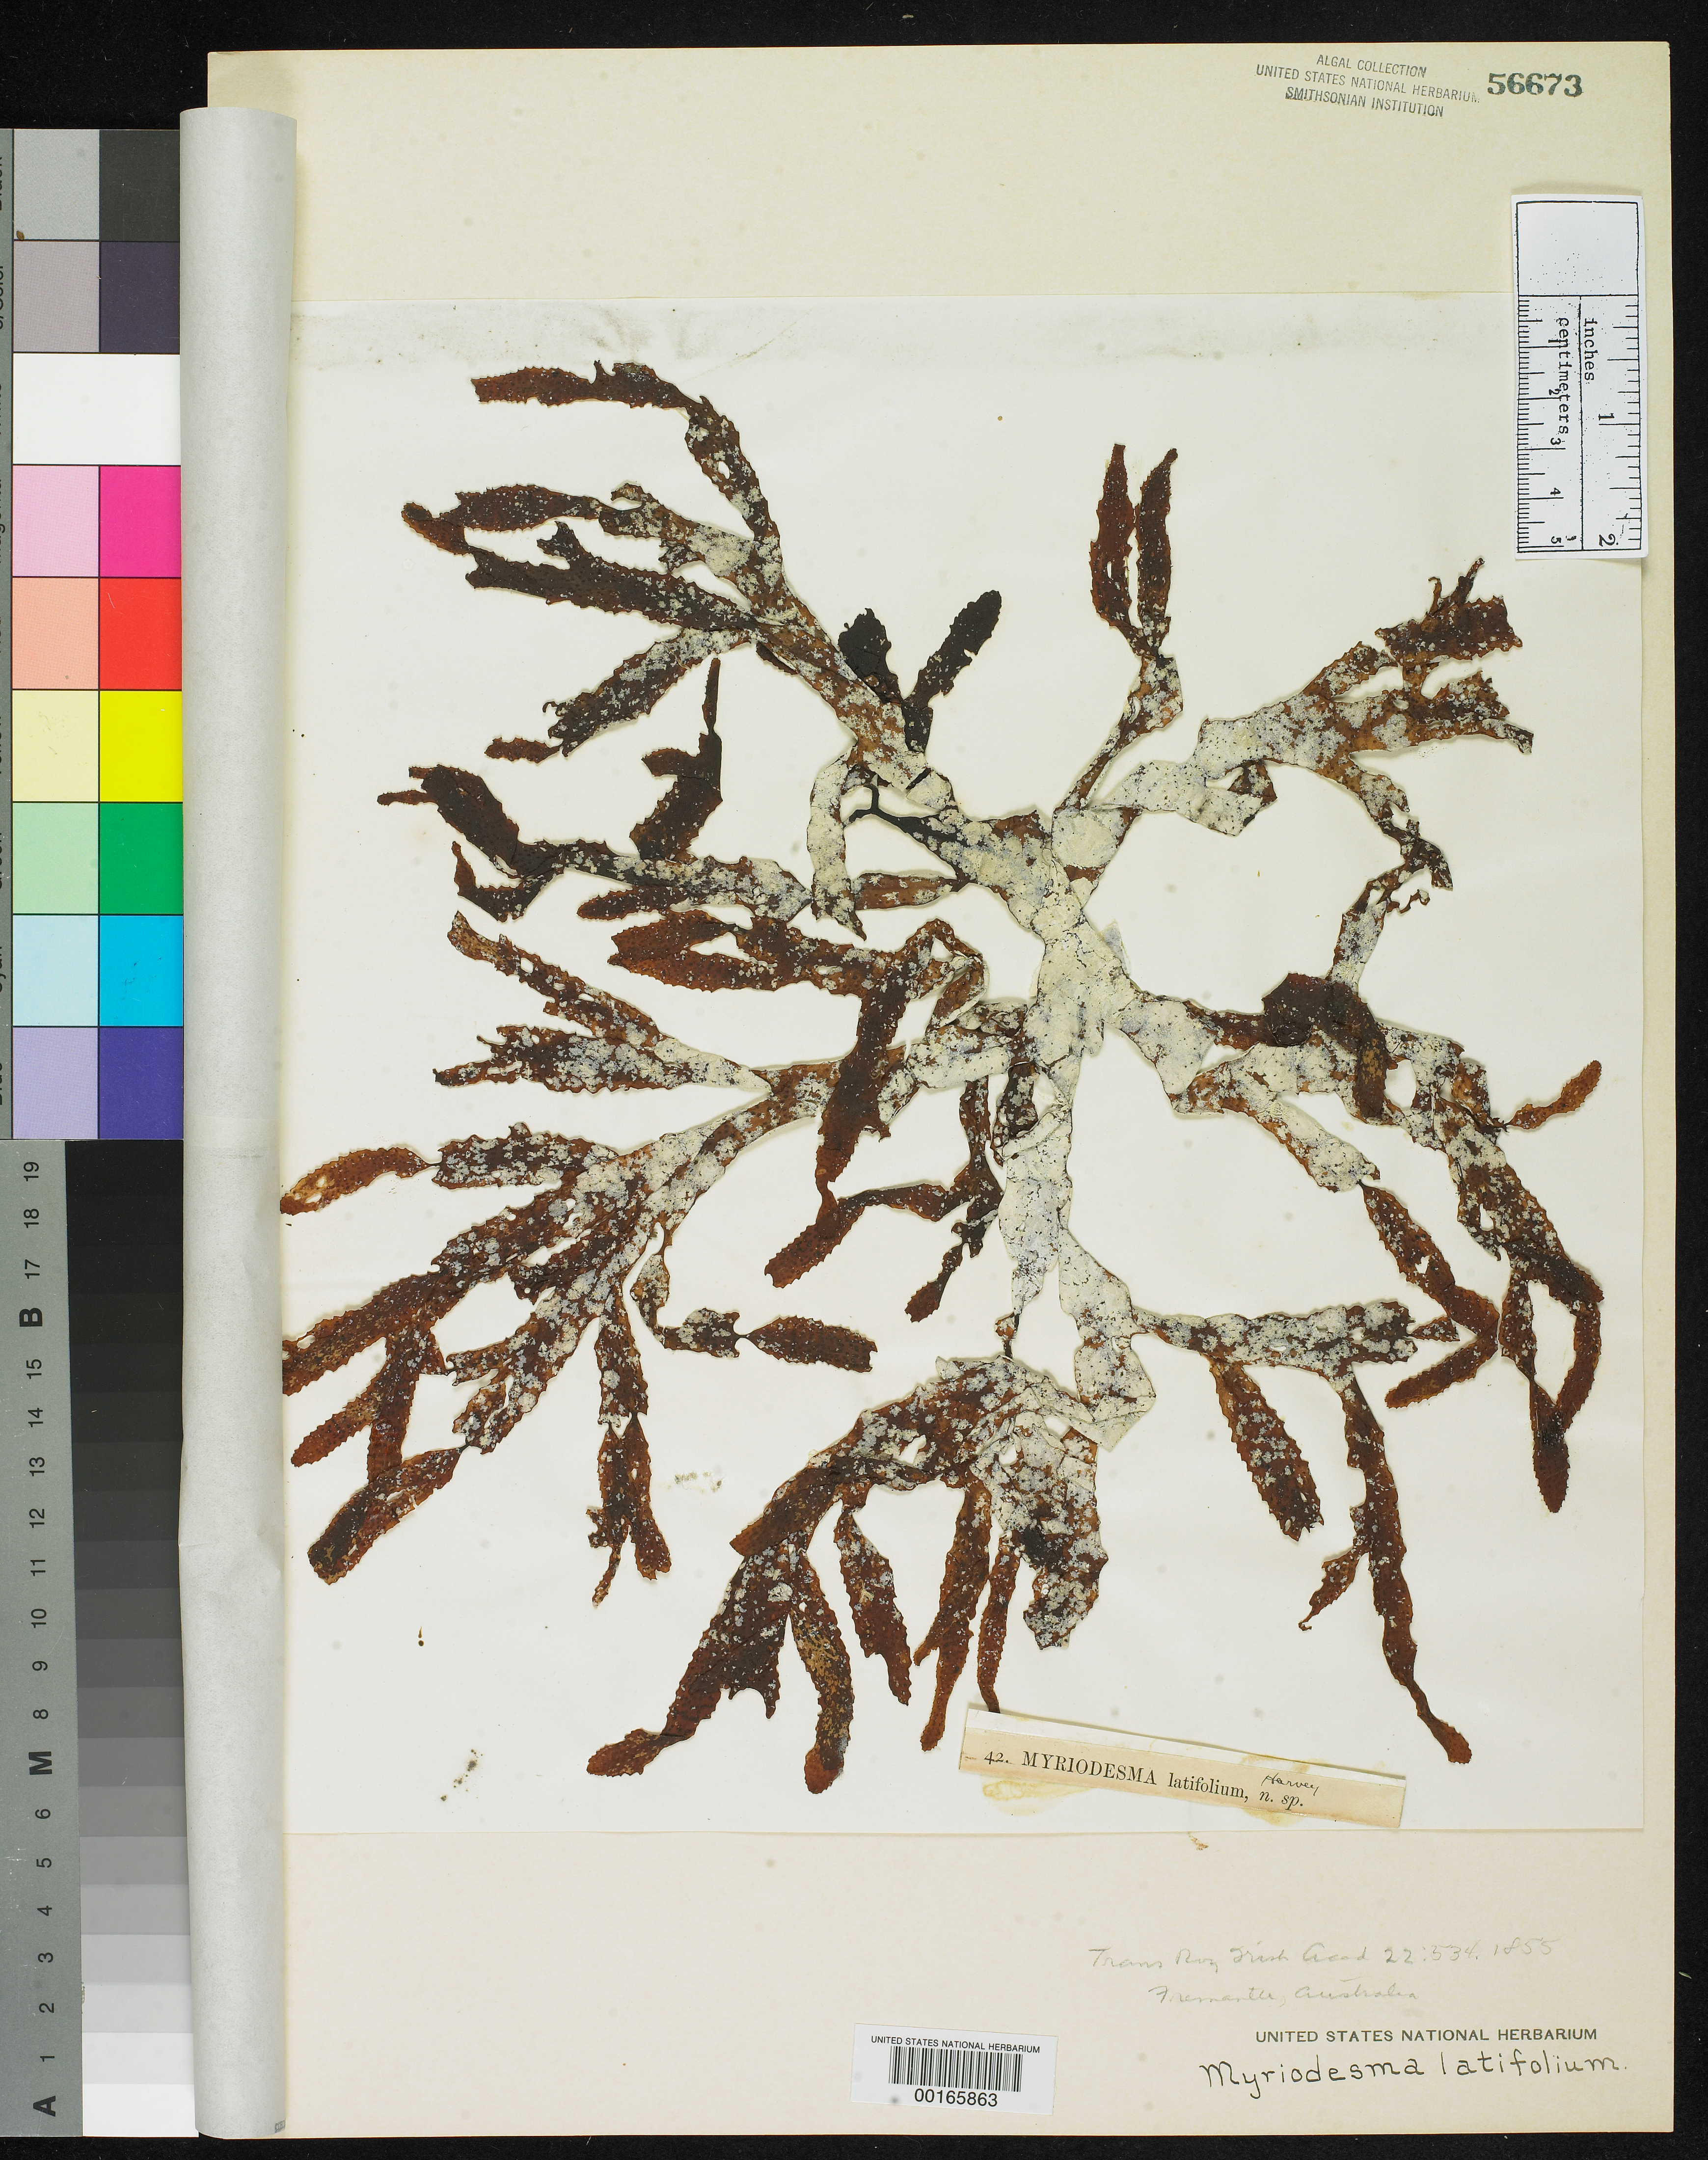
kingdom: Chromista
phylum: Ochrophyta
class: Phaeophyceae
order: Fucales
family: Sargassaceae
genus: Myriodesma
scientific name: Myriodesma latifolium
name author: Harv.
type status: Isotype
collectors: W. Harvey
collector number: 42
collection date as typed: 1854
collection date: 1854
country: Australia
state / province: Western Australia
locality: Fremantle.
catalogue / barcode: US 56673